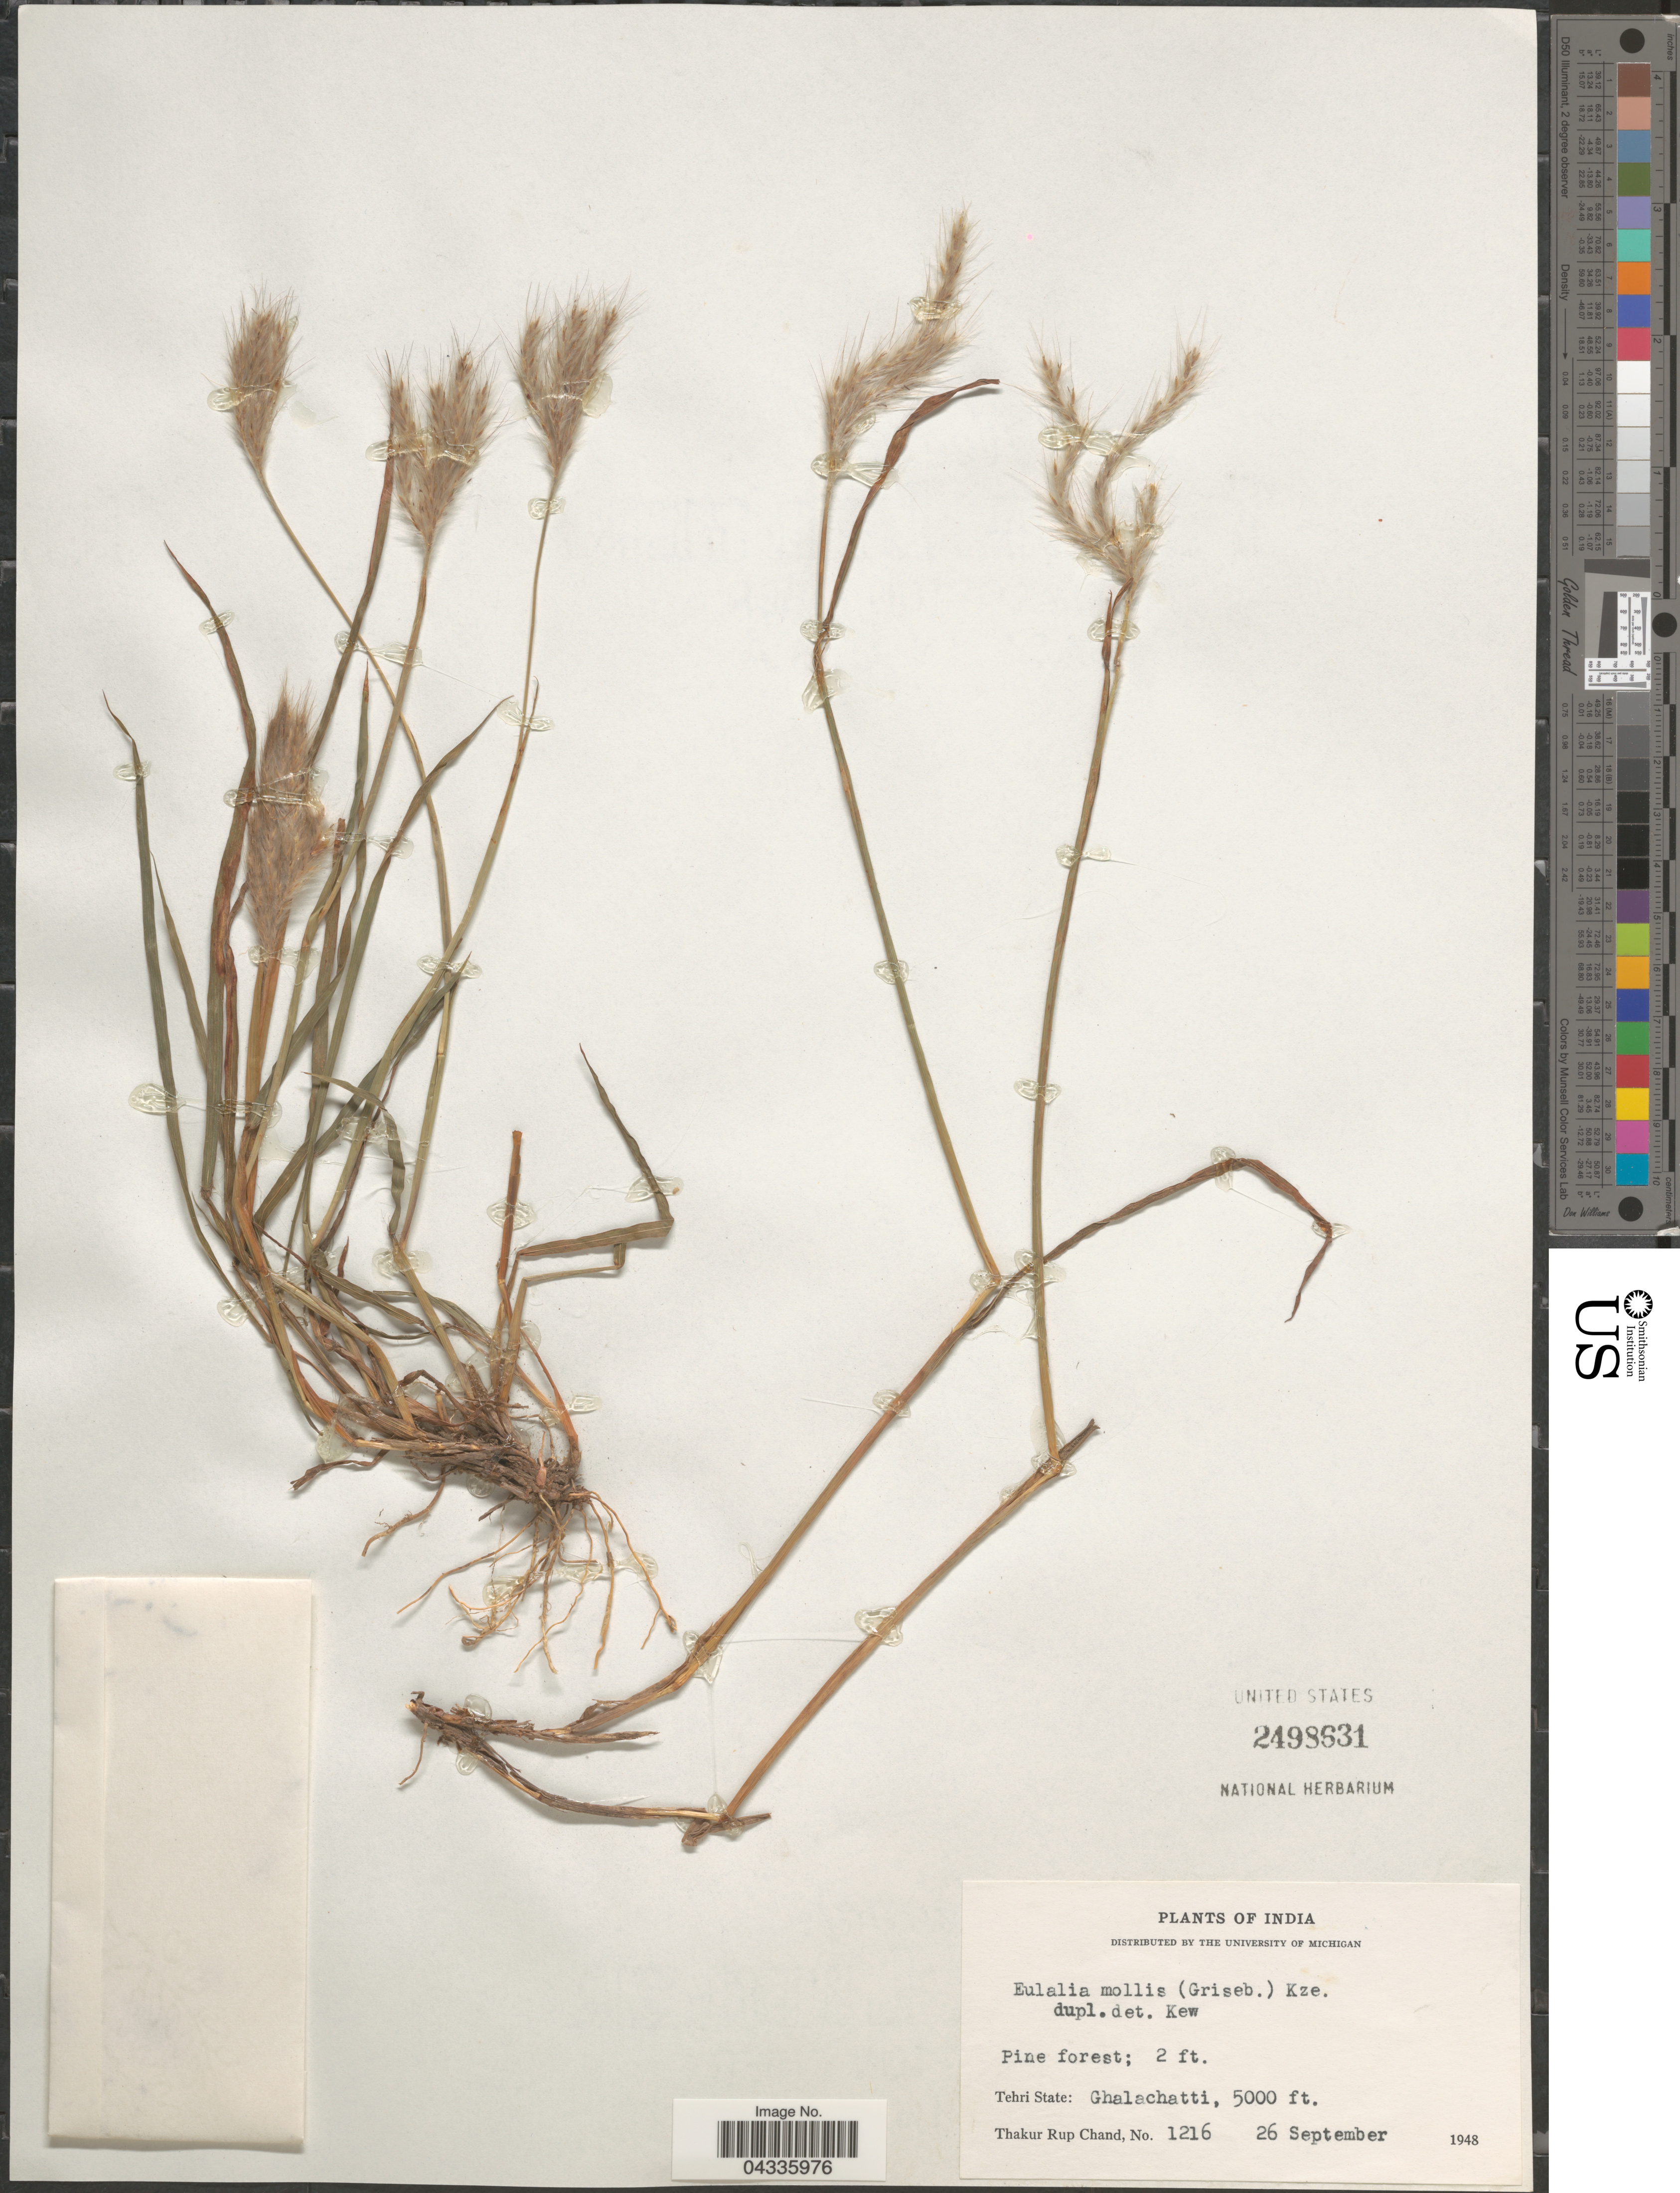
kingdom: Plantae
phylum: Tracheophyta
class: Liliopsida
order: Poales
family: Poaceae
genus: Eulalia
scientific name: Eulalia mollis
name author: (Griseb.) Kuntze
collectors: T. R. Chand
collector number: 1216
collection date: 1948-09-26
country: India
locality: Tehri State: Ghalachatti.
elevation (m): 1524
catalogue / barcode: US 2498631